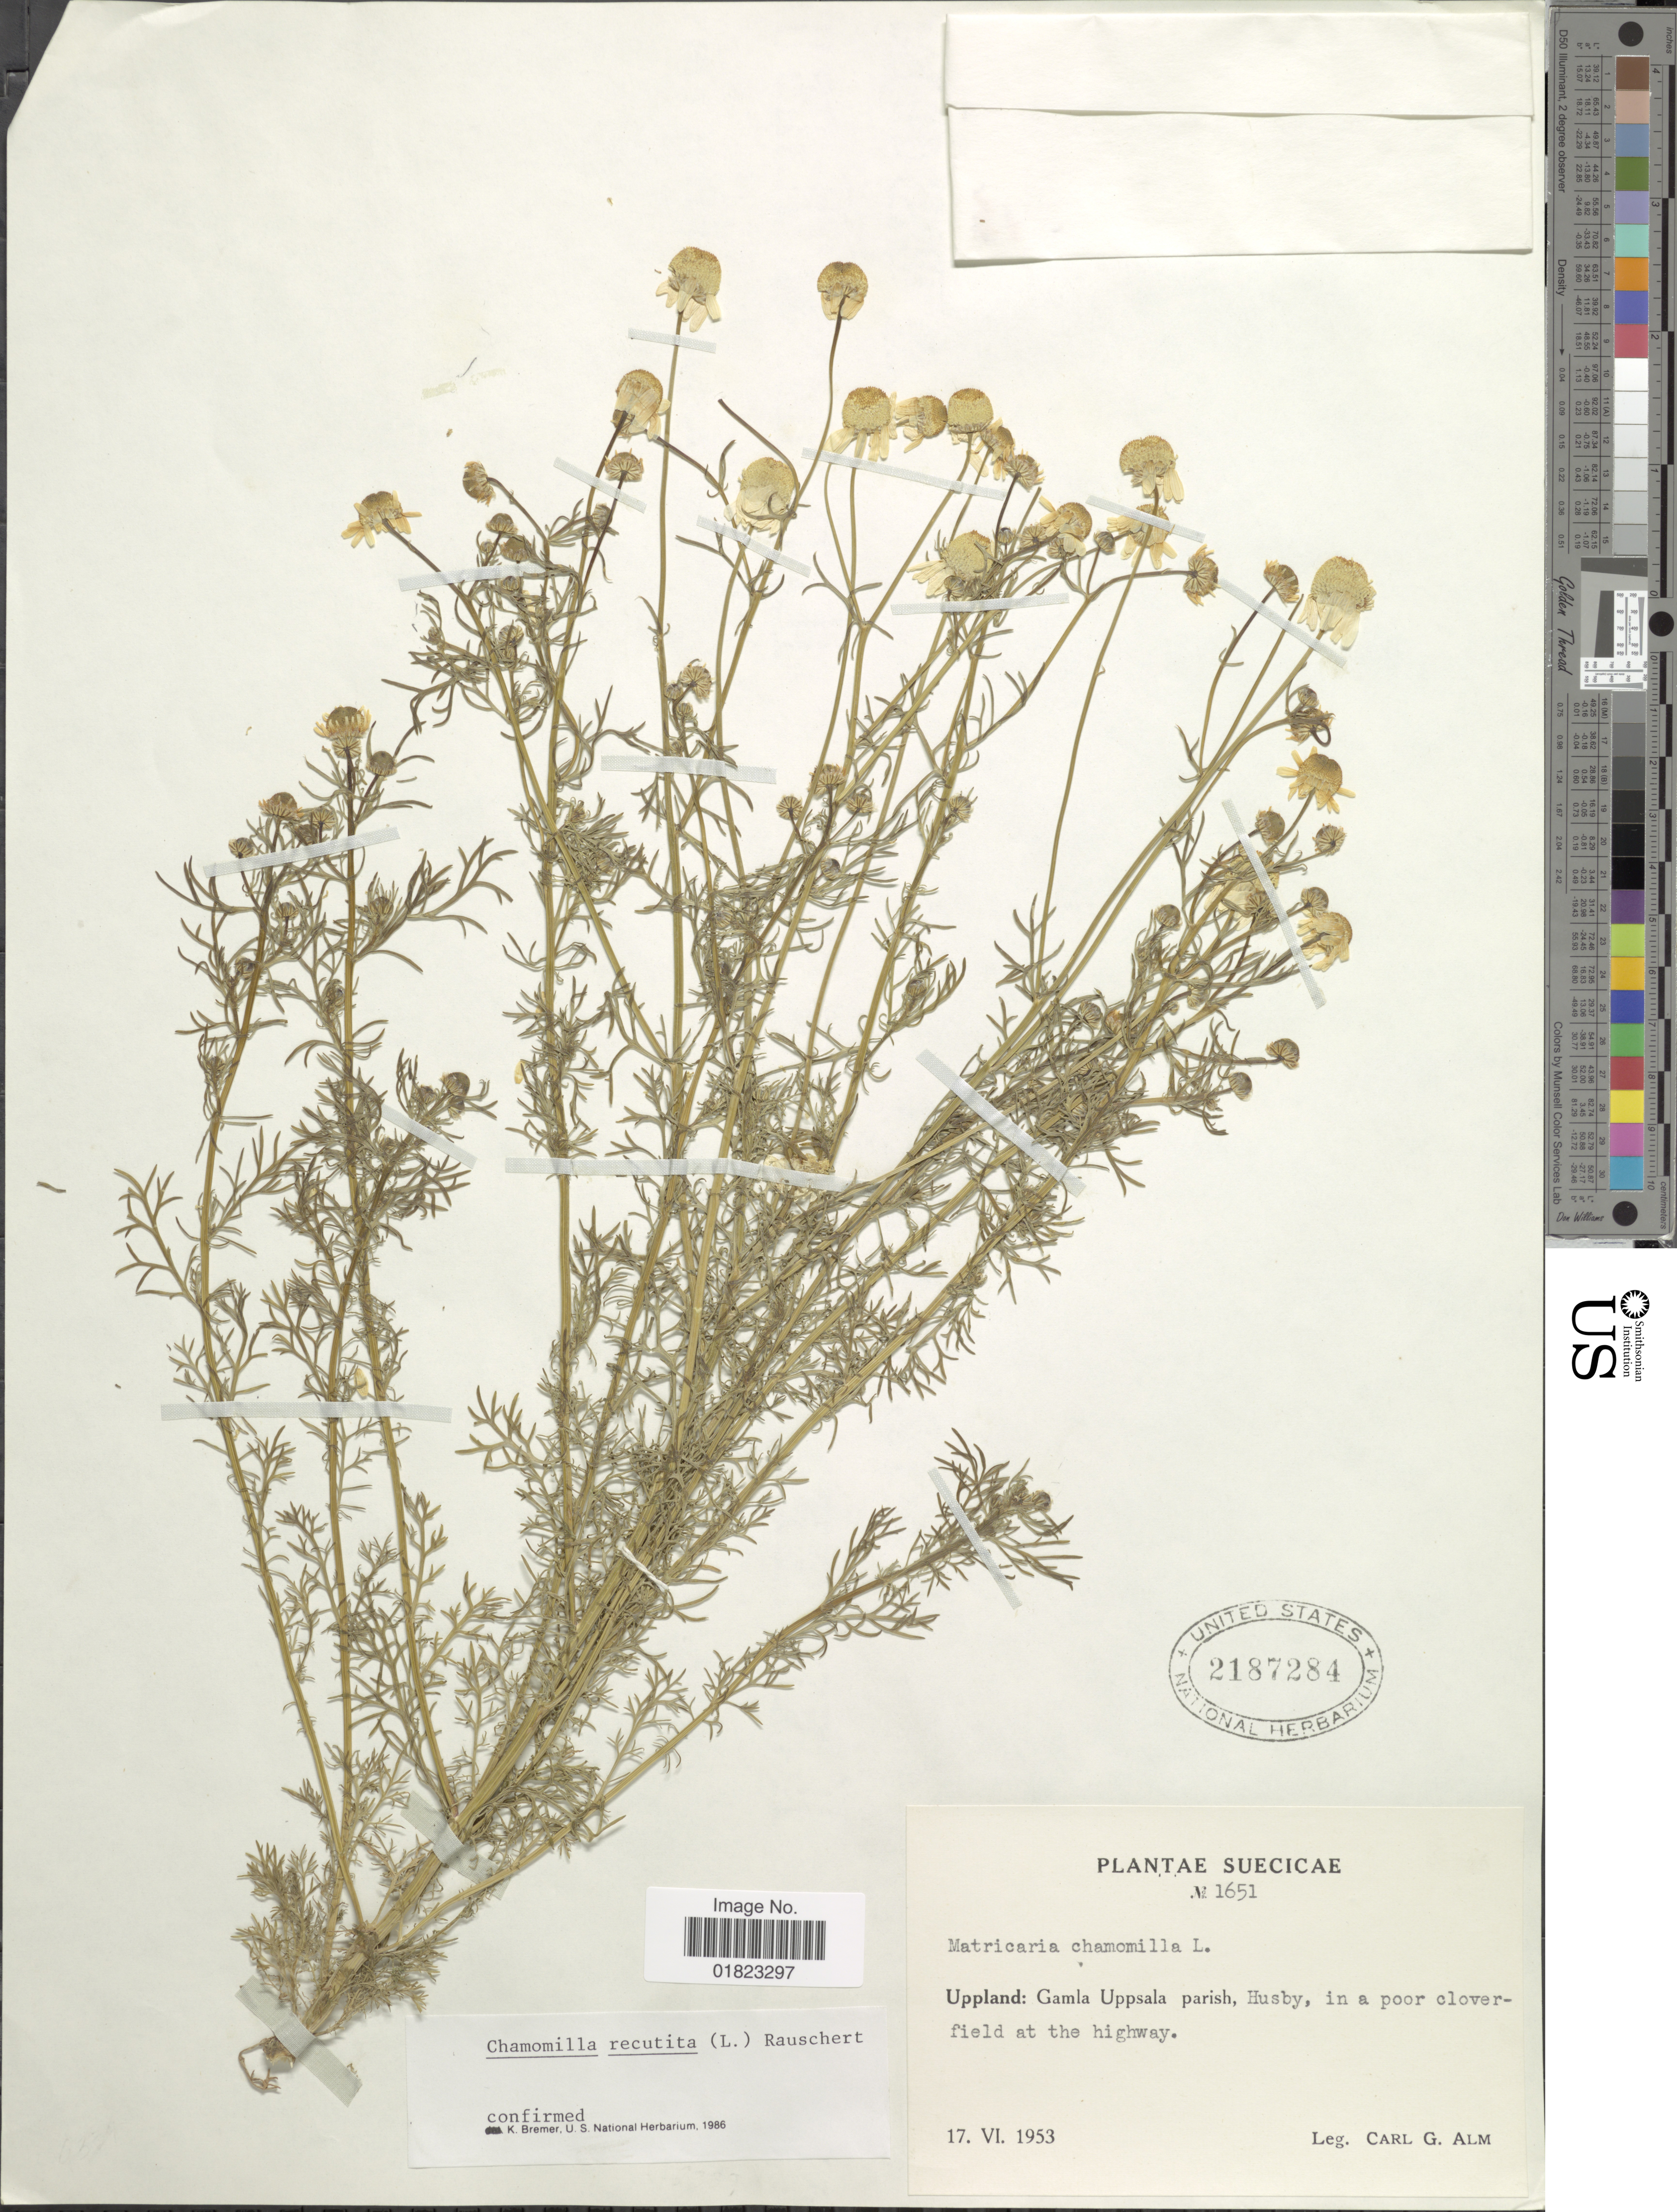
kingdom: Plantae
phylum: Tracheophyta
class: Magnoliopsida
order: Asterales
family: Asteraceae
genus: Matricaria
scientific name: Matricaria recutita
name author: L.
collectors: C. G. Alm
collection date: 1953-06-17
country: Sweden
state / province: Uppsala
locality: Suecicae, Uppland: Gamla Uppsala parish, Husby, in a poor cloverfield at the highway.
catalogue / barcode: US 2187284